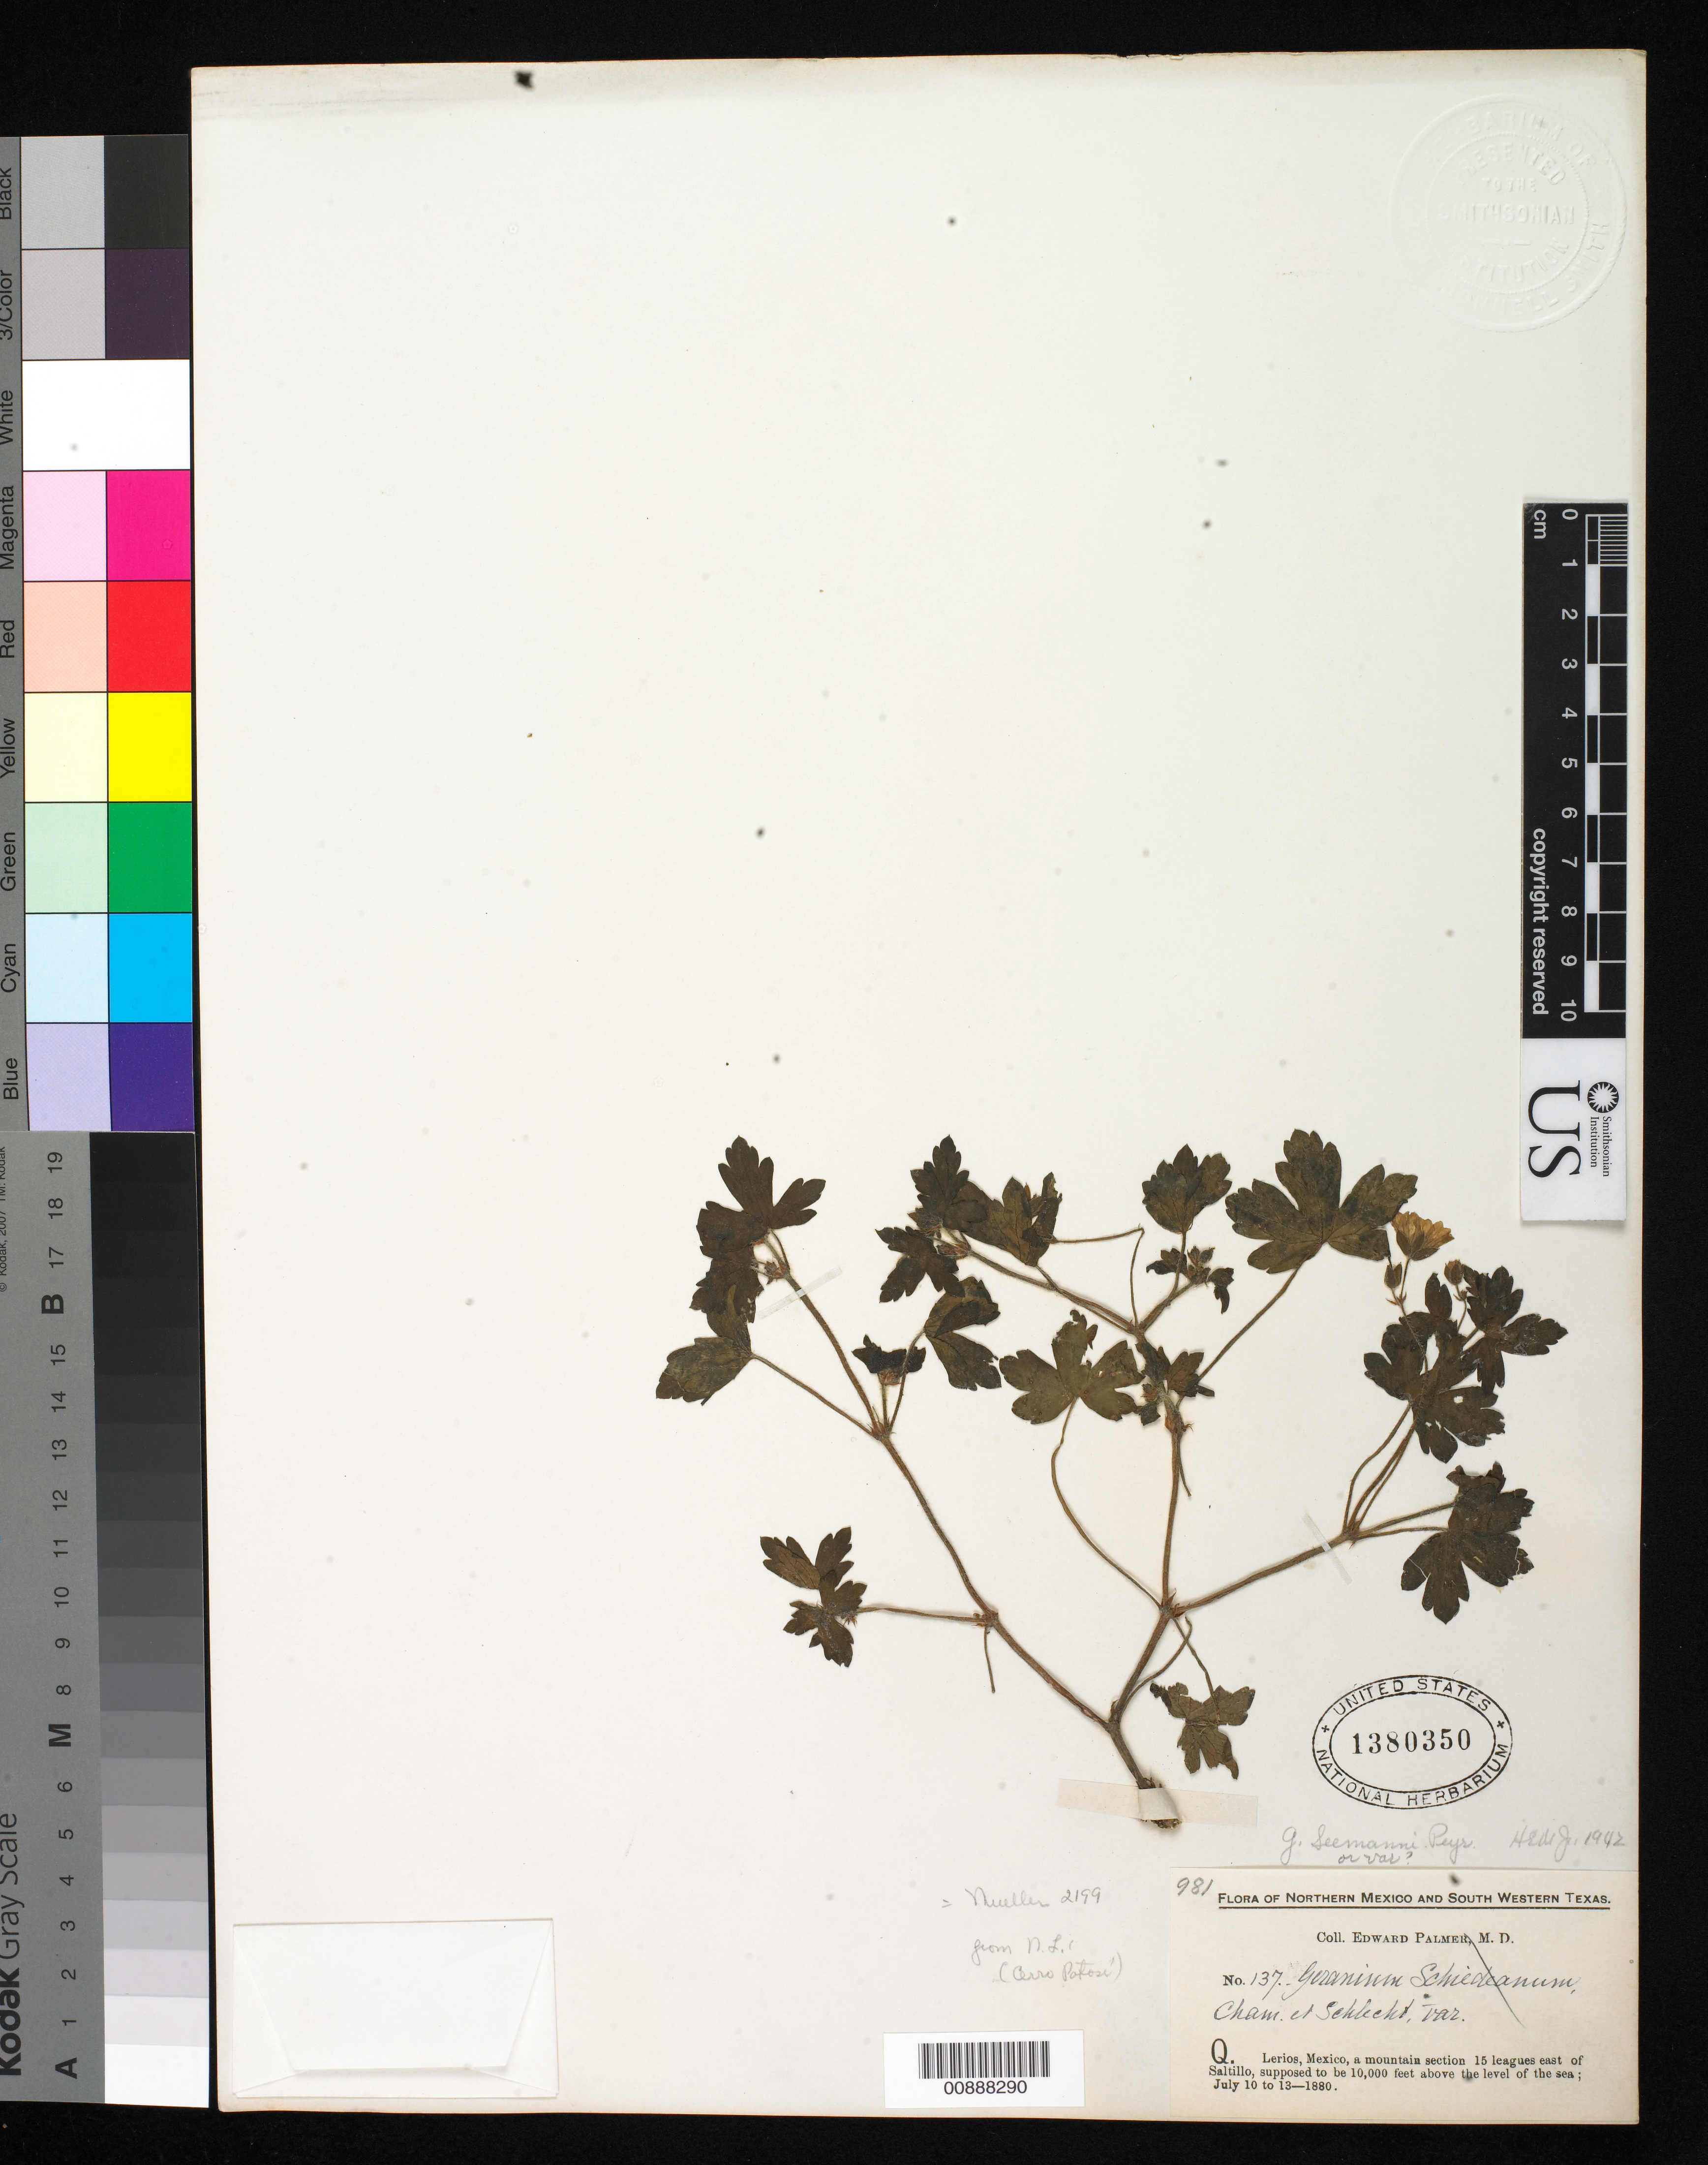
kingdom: Plantae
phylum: Tracheophyta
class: Magnoliopsida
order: Geraniales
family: Geraniaceae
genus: Geranium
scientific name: Geranium seemannii subsp. seemannii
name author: Peyr.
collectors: E. Palmer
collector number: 137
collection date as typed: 10 Jul 1880 to 13 Jul 1880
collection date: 1880-07-10/1880-07-13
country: Mexico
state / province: Coahuila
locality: Q. Lerios, 15 leagues east of Saltillo, Coahuila.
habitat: A mountain section.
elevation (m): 3048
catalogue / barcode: US 1380350